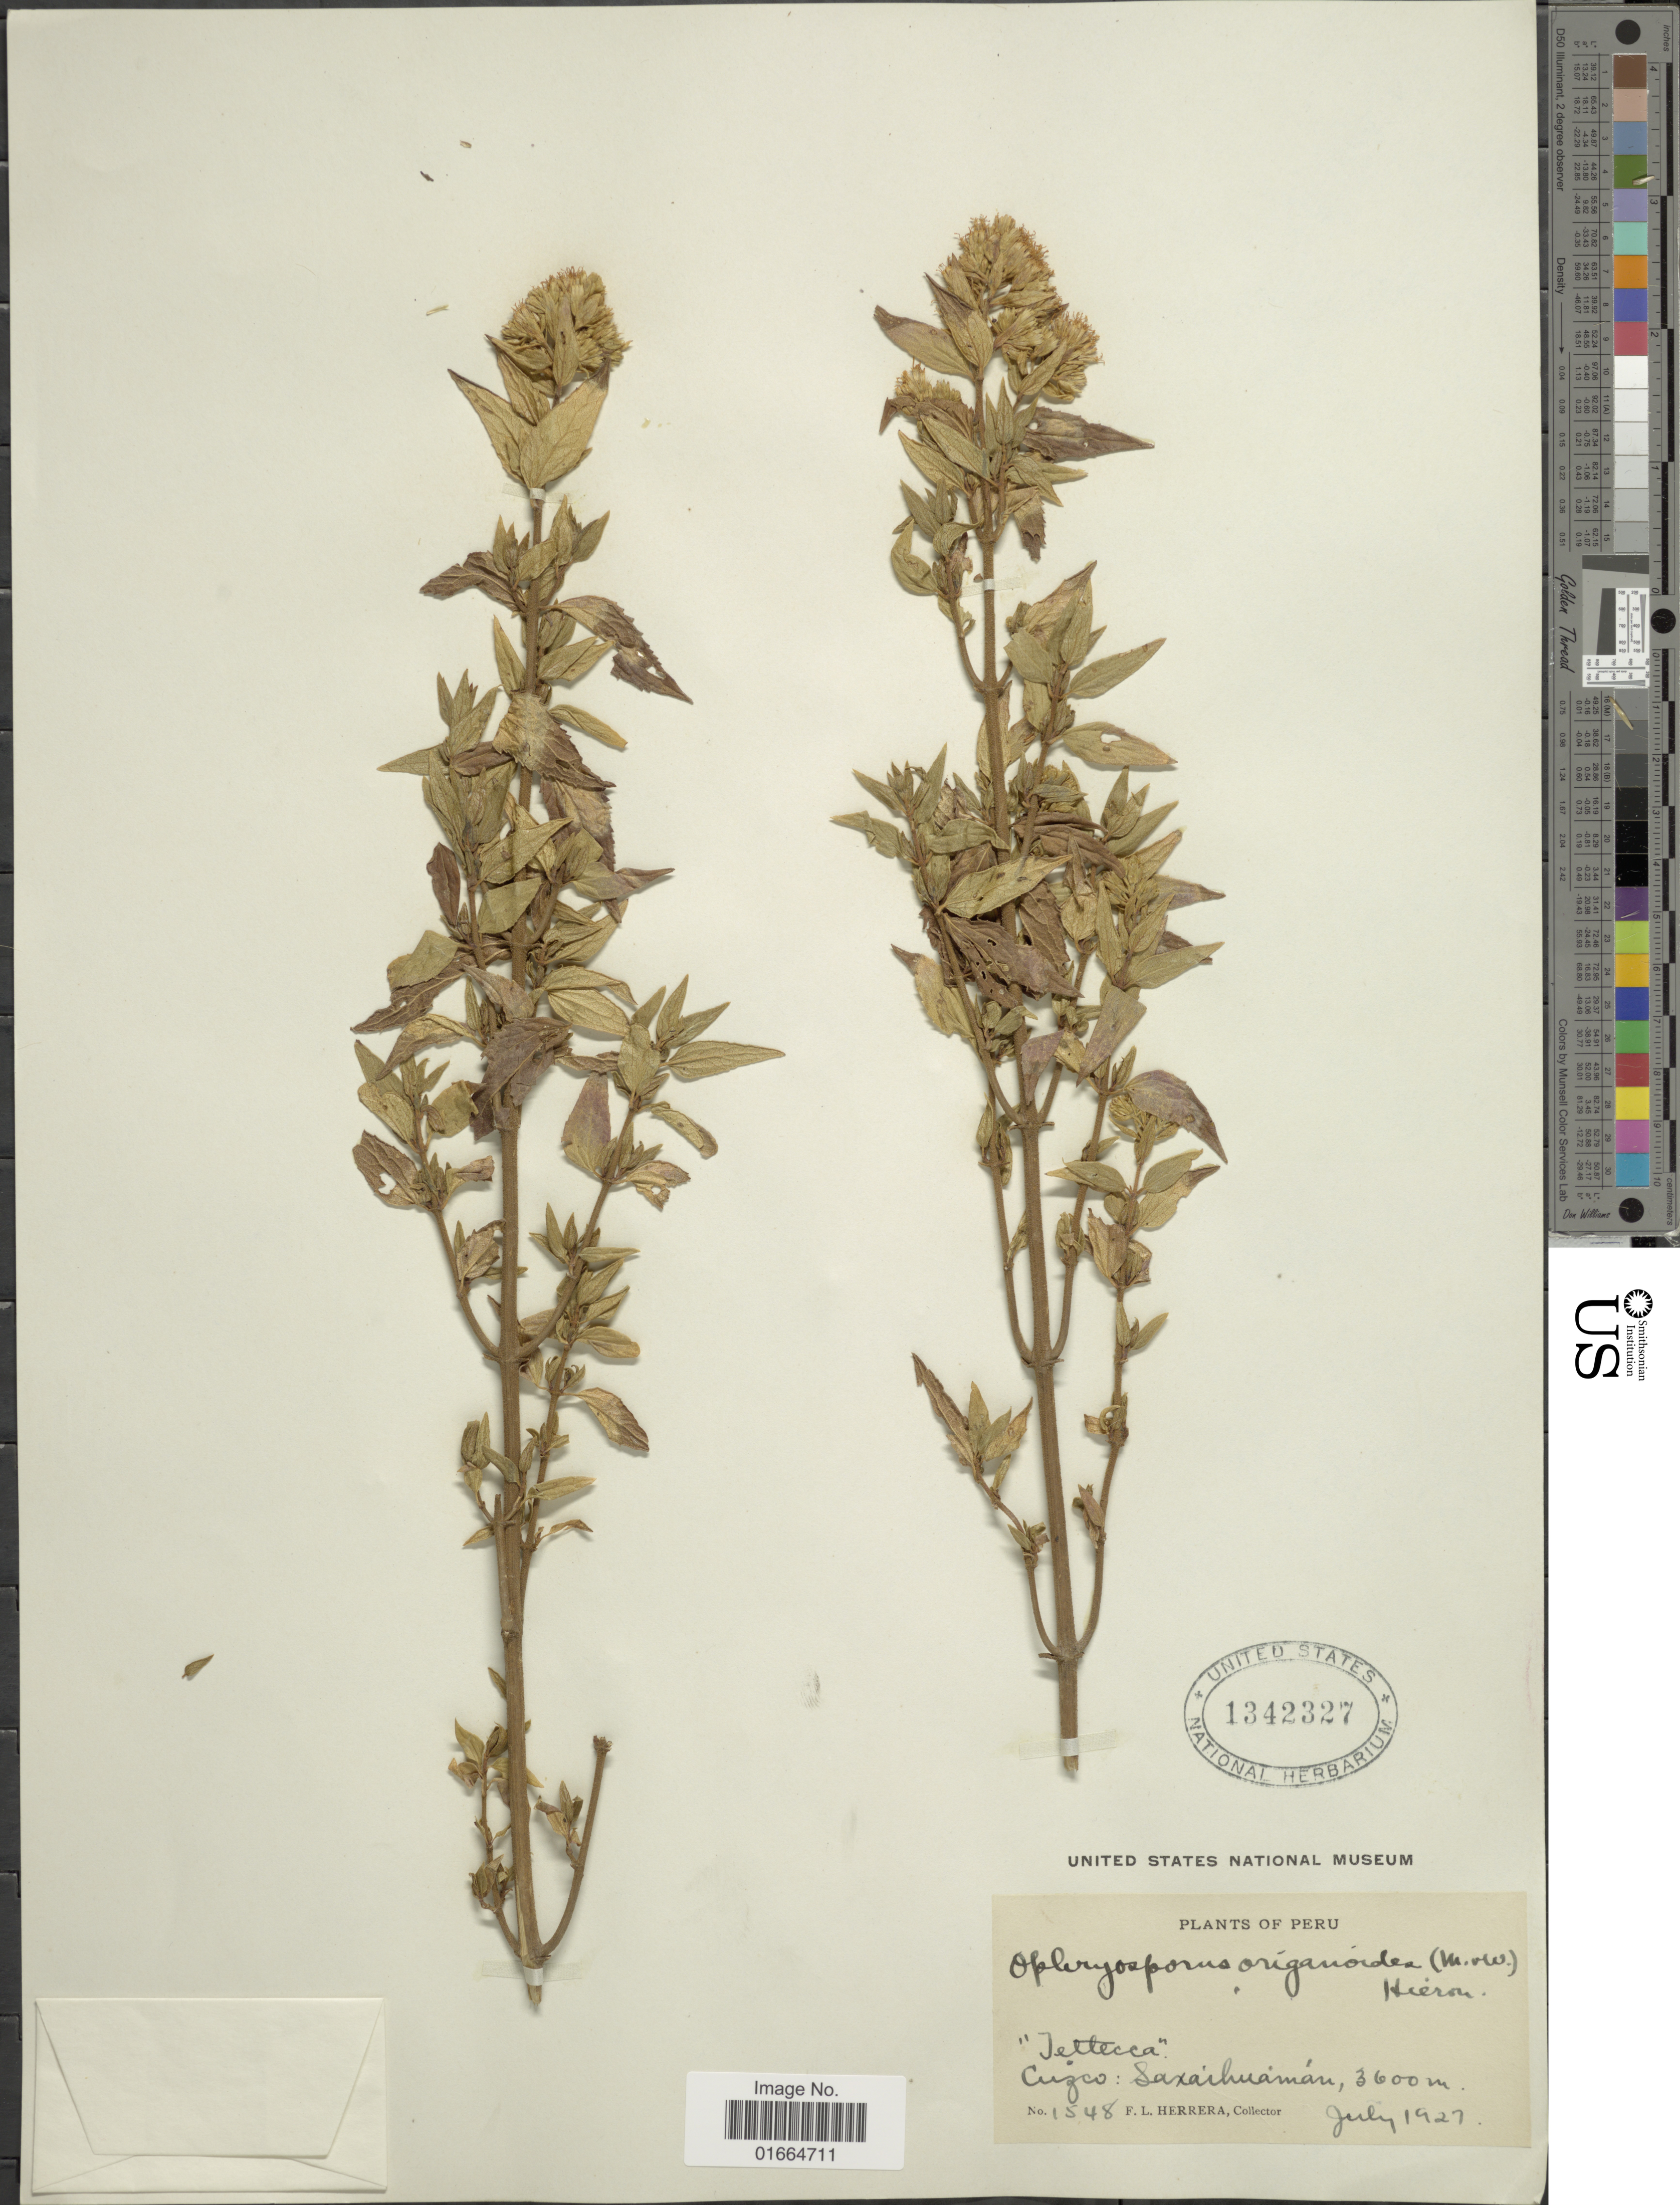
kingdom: Plantae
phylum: Tracheophyta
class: Magnoliopsida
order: Asterales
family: Asteraceae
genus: Ophryosporus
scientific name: Ophryosporus heptanthus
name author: (Sch. Bip. ex Wedd.) R.M. King & H. Rob.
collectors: F. L. Herrera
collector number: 1548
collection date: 1927-07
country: Peru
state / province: Cusco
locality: Jeltecca, Cusco: Saxaihuaman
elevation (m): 3600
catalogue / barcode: US 1342327